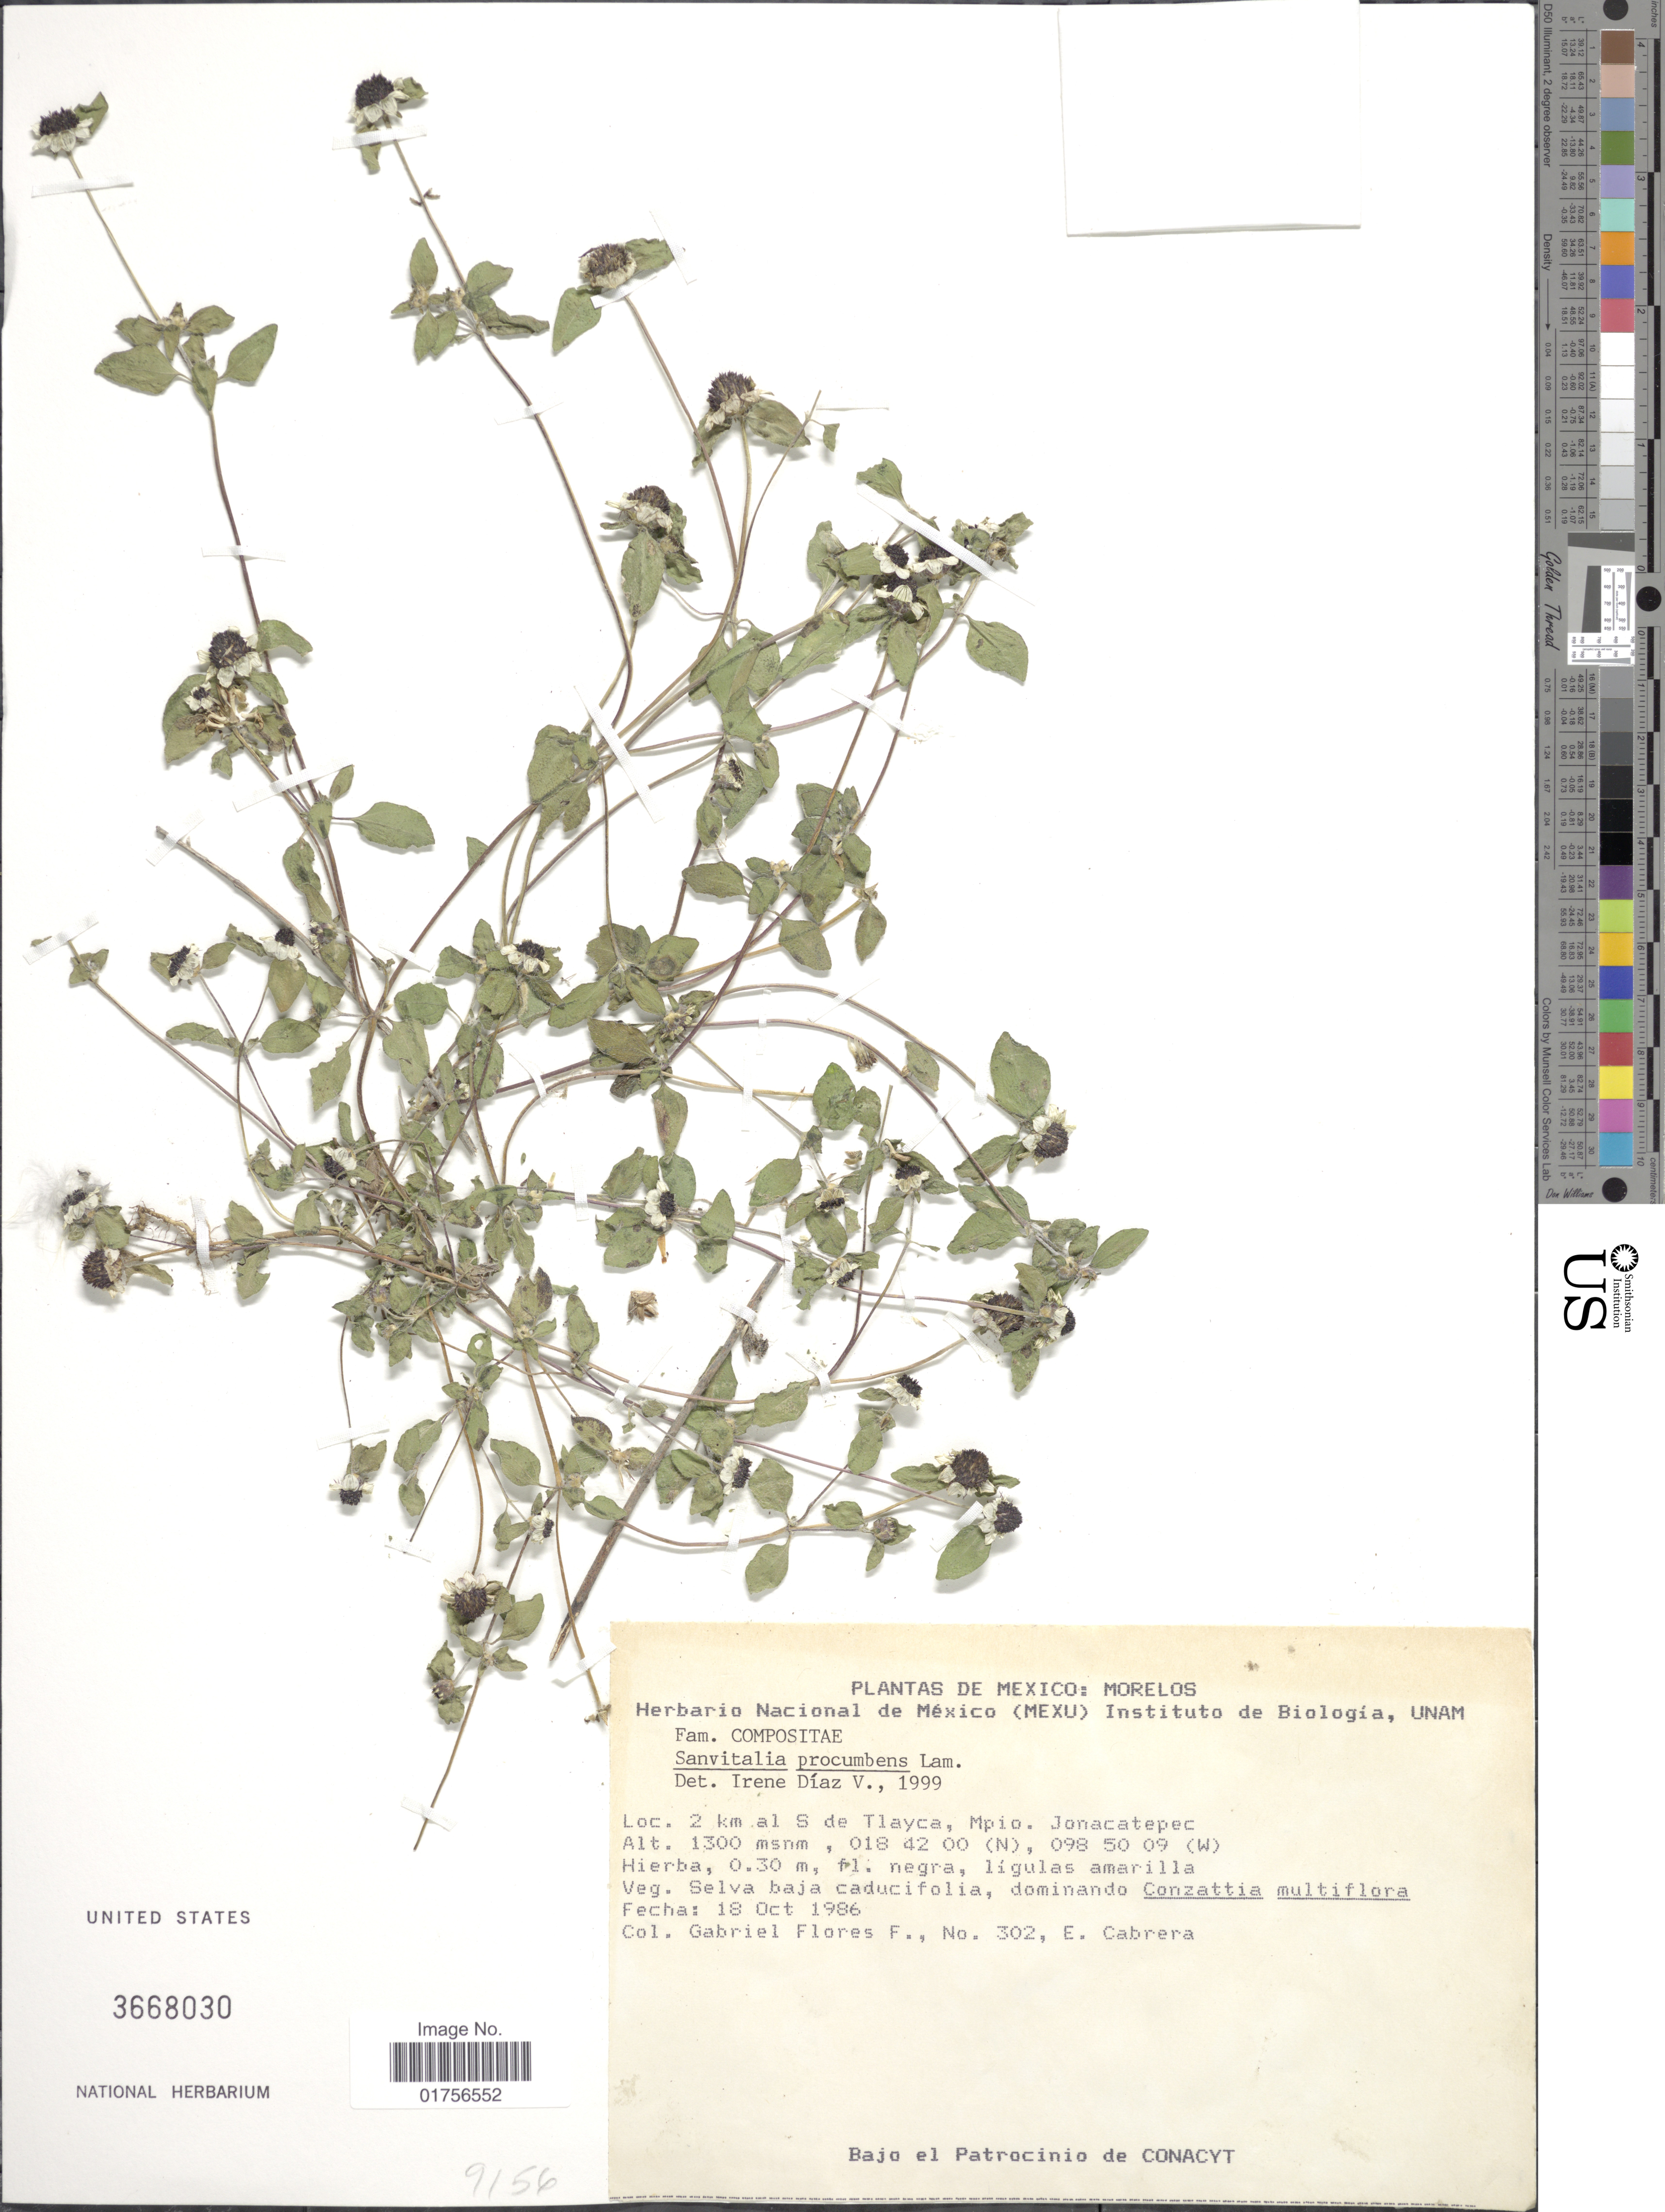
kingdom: Plantae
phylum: Tracheophyta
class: Magnoliopsida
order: Asterales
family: Asteraceae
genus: Sanvitalia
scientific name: Sanvitalia procumbens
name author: Lam.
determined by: Skibicki, Samuel V.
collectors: G. Flores F. & E. Cabrera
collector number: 302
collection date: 1986-10-18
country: Mexico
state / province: Morelos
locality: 2 km al S de Tlayca, Mpio. Jonacatepec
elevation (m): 1300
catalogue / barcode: US 3668030